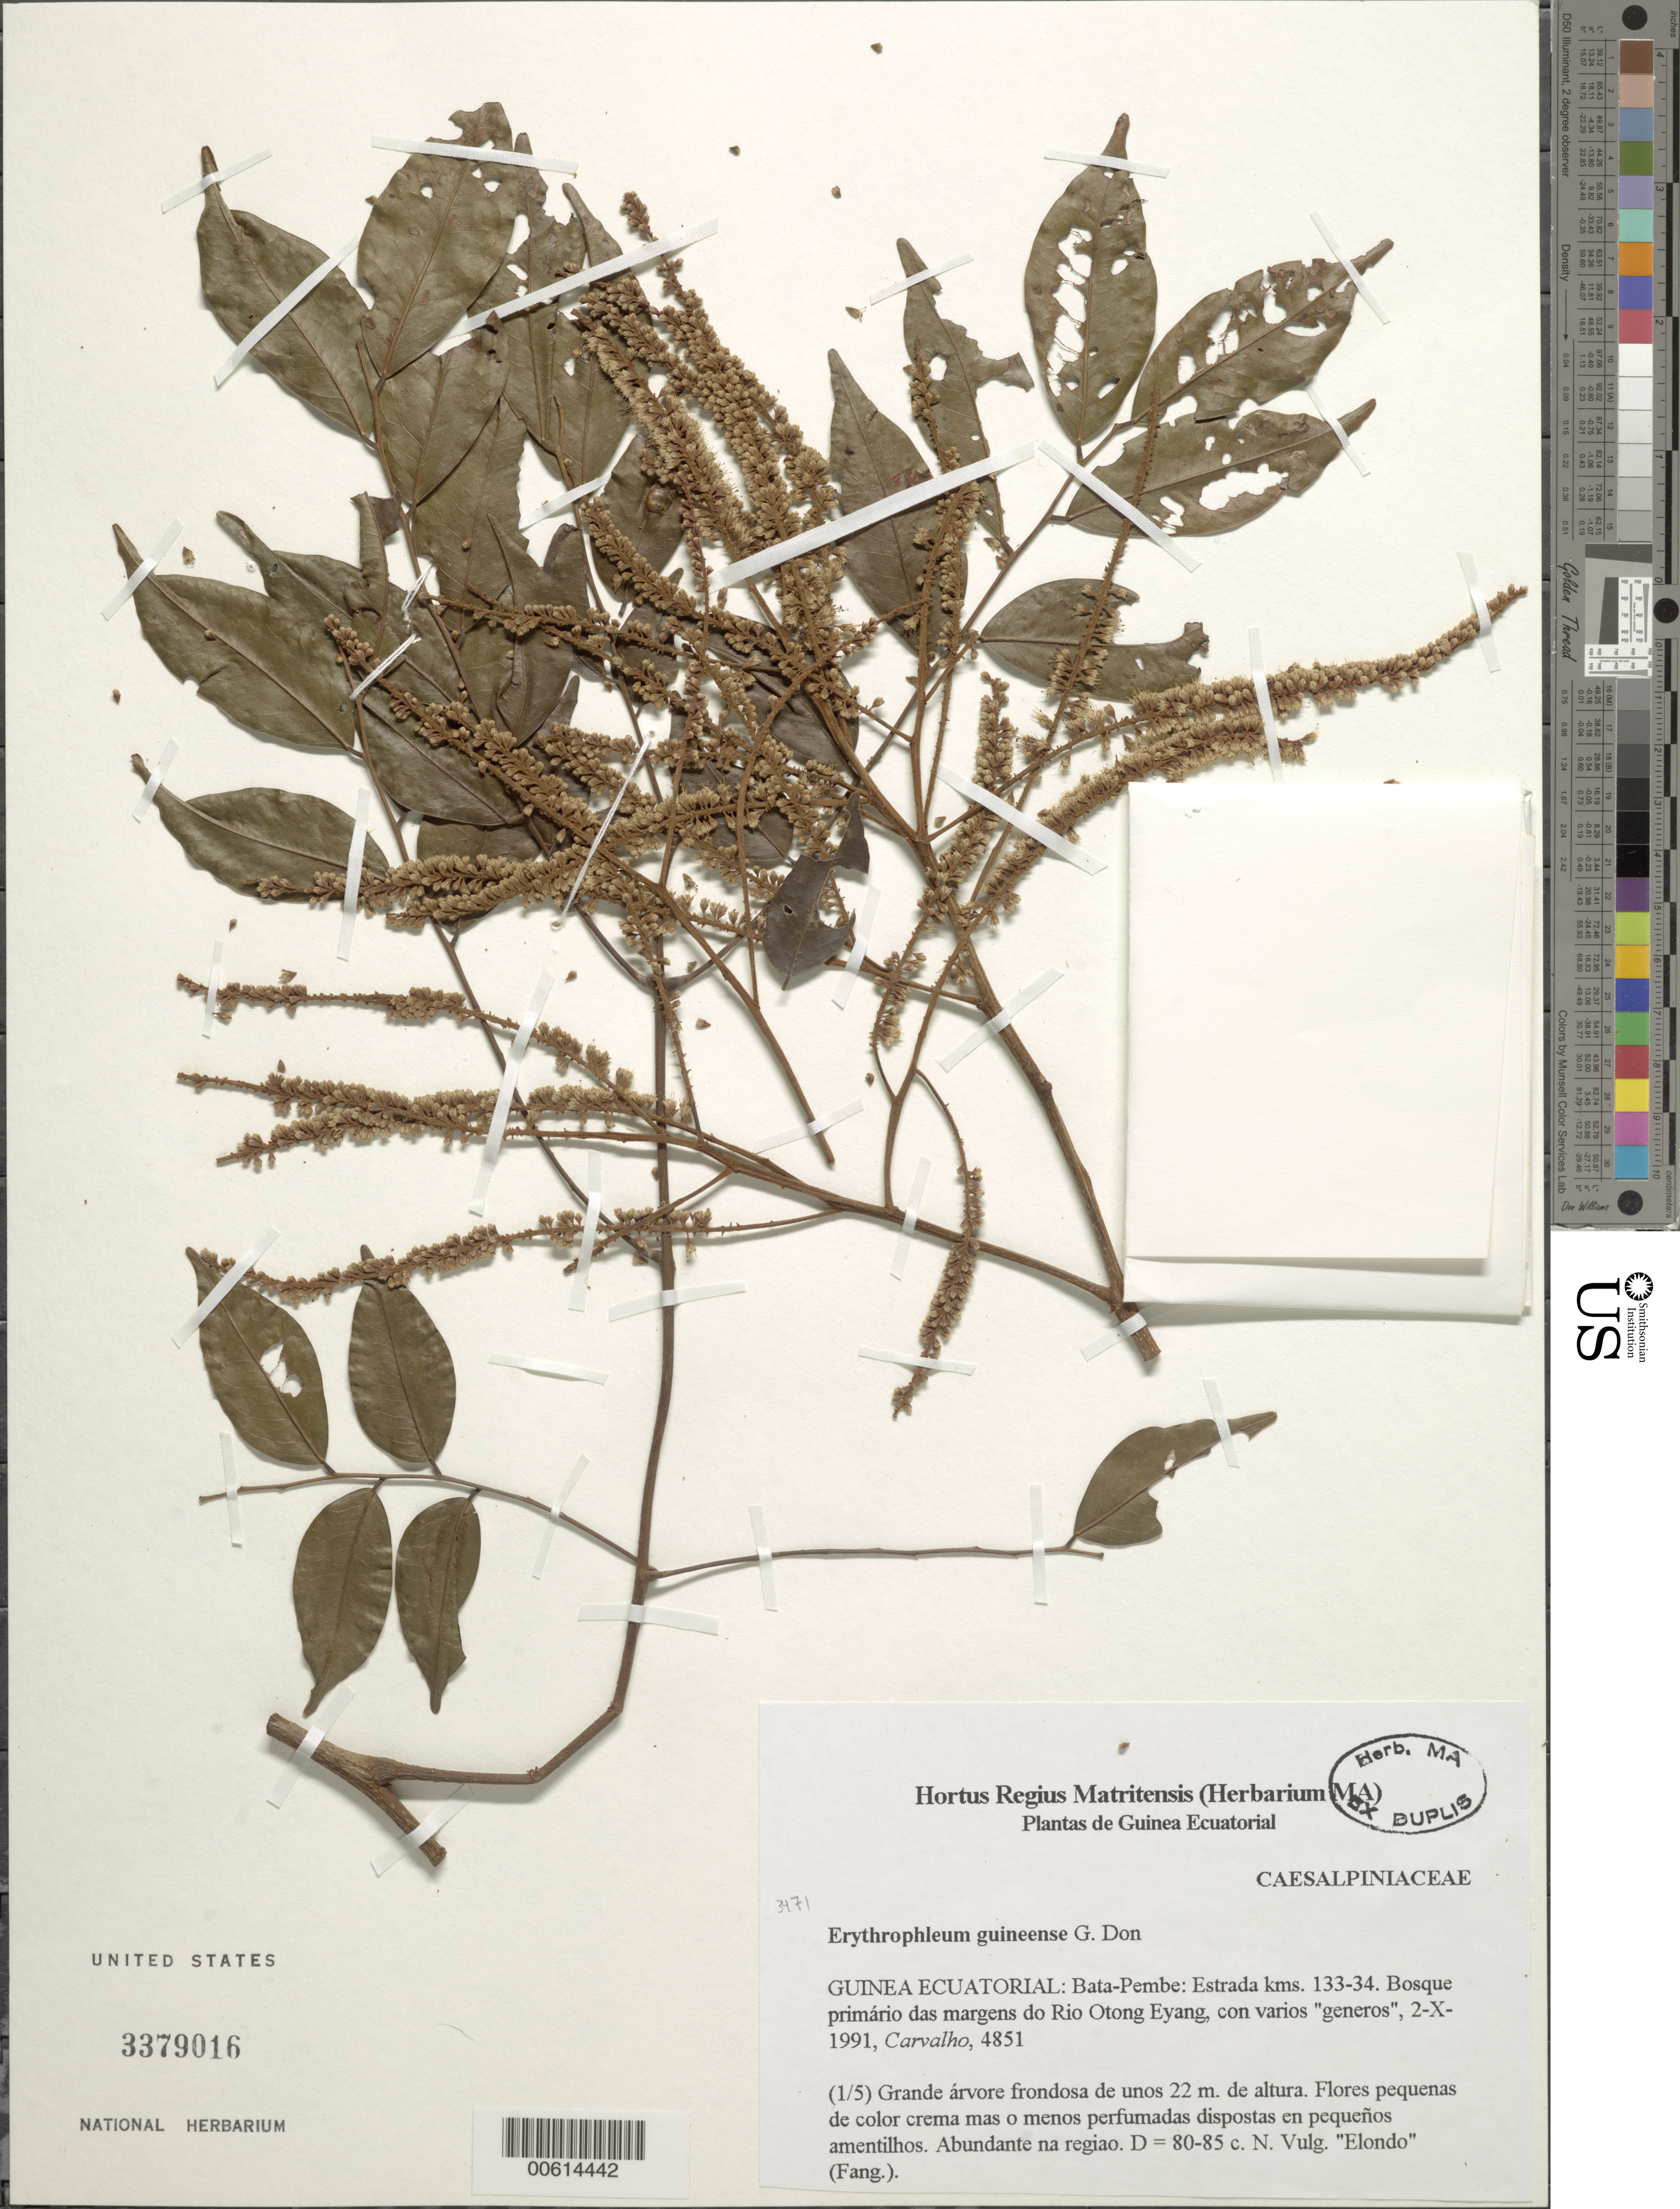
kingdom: Plantae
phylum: Tracheophyta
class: Magnoliopsida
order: Fabales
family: Fabaceae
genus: Erythrophleum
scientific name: Erythrophleum guineense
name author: G. Don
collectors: Carvalho, --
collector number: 4851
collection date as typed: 02 Oct 1991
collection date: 1991-10-02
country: Equatorial Guinea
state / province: Litoral (?)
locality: Bata-Pembe, Rio Otong Eyang. [former Province of Río Muni (Mbini).]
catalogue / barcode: US 3379016